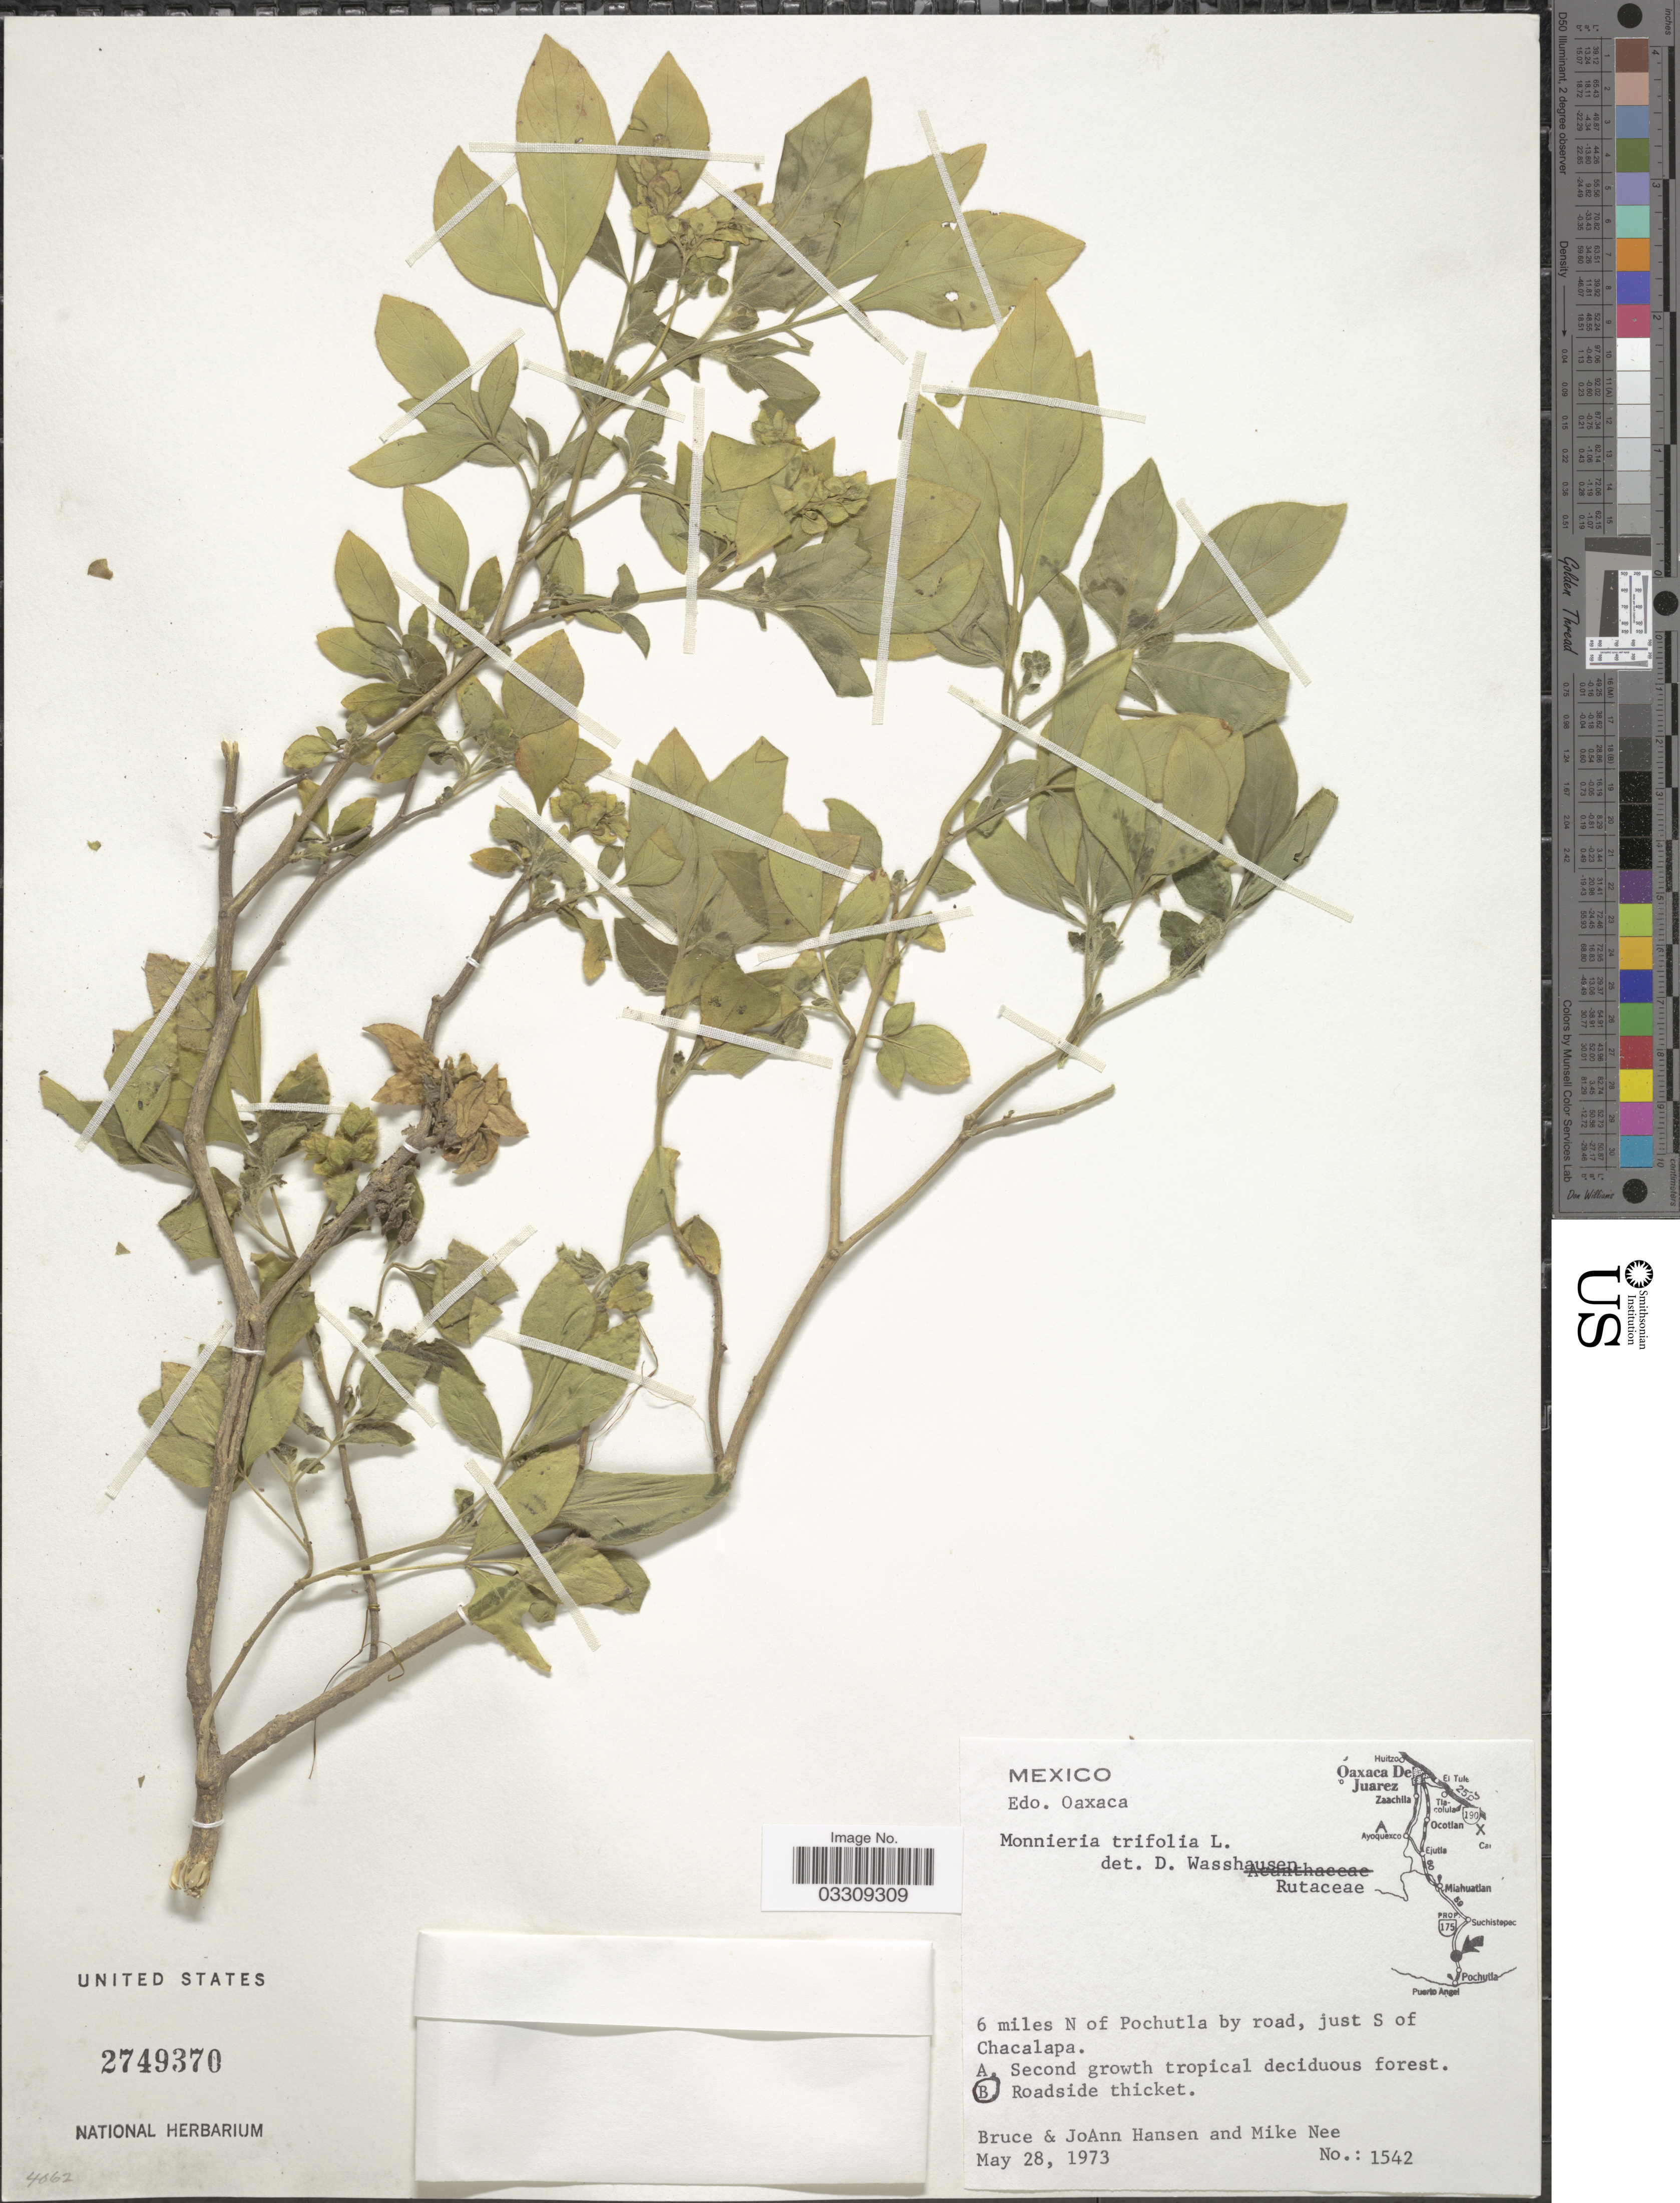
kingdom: Plantae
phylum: Tracheophyta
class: Magnoliopsida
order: Sapindales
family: Rutaceae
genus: Ertela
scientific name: Ertela trifolia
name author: (L.) Kuntze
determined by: Strong, Mark T., (BOT), Smithsonian Institution - National Museum of Natural History (UNITED STATES)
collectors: B. Hansen, J. Hansen & M. Nee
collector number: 1542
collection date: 1973-05-28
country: Mexico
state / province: Oaxaca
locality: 6 miles N of Pochutla by road, just S of Chacalapa.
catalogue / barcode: US 2749370